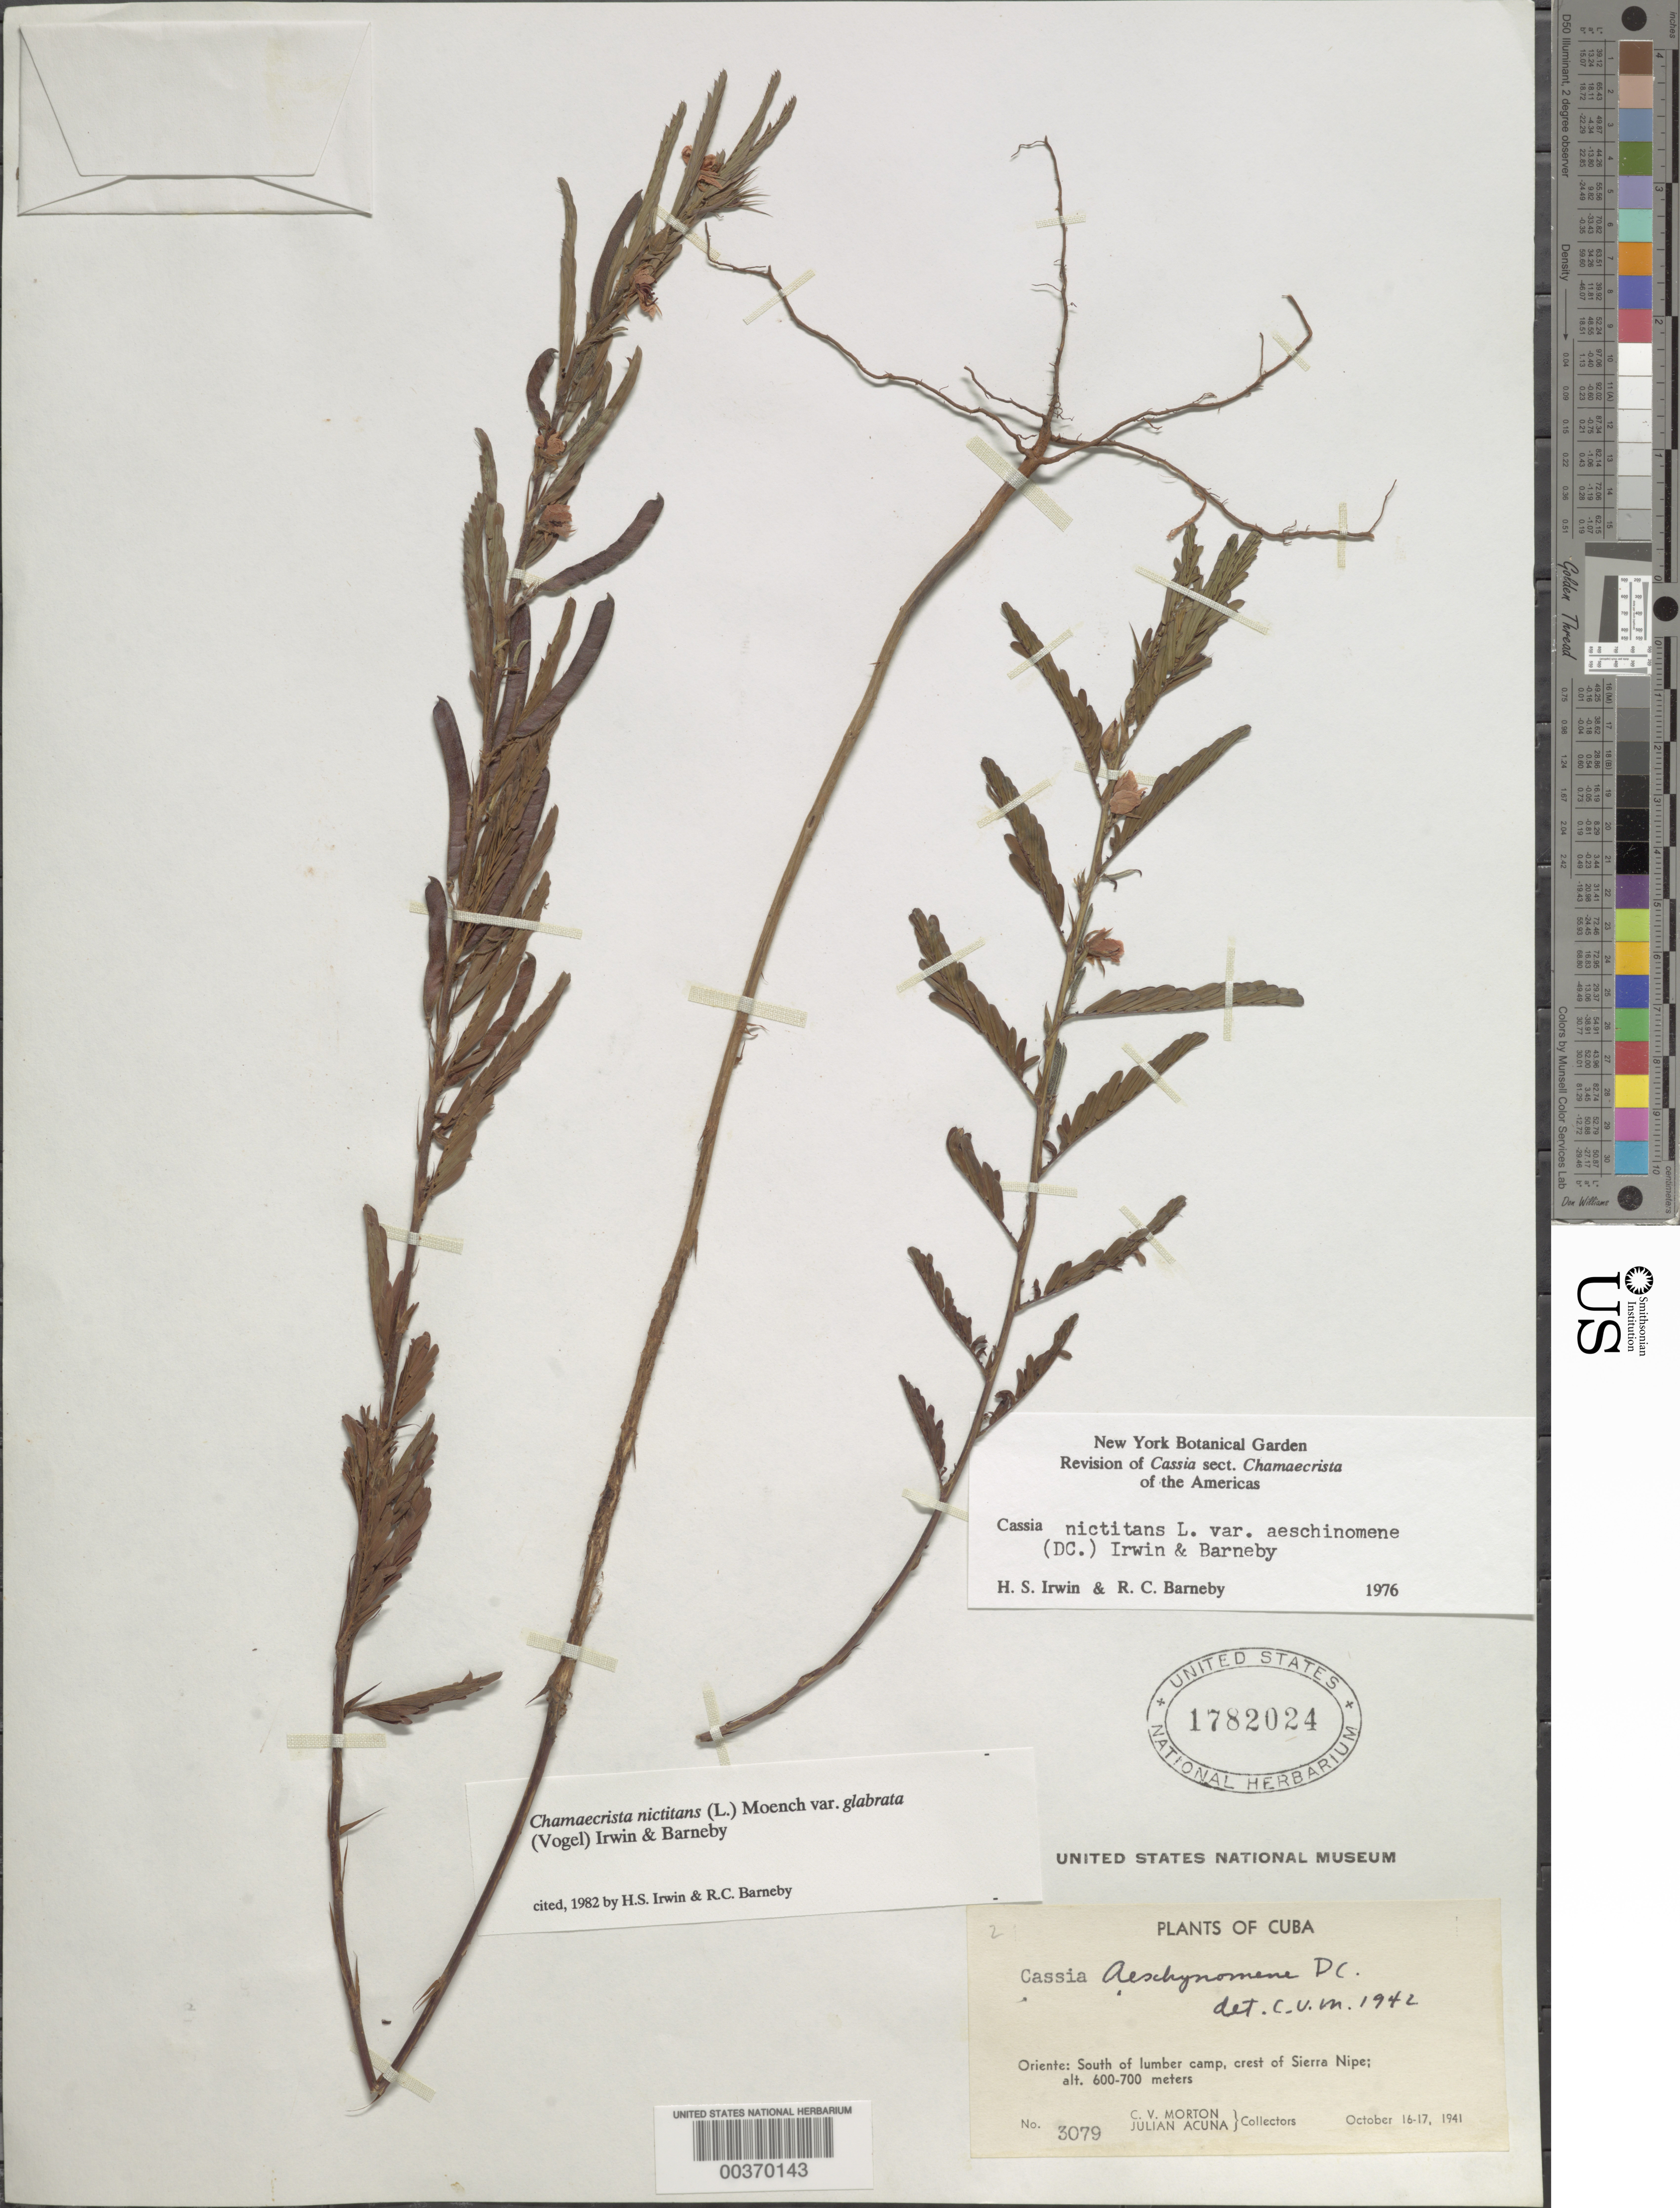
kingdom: Plantae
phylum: Tracheophyta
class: Magnoliopsida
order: Fabales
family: Fabaceae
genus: Chamaecrista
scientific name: Chamaecrista nictitans var. glabrata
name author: (Vogel) H.S. Irwin & Barneby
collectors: C. V. Morton & J. B. Acuña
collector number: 3079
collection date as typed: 16 Oct 1941 to 17 Oct 1941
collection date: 1941-10-16/1941-10-17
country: Cuba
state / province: Oriente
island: Greater Antilles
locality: S of lumber camp, crest of sierra nipe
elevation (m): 600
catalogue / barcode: US 1782024